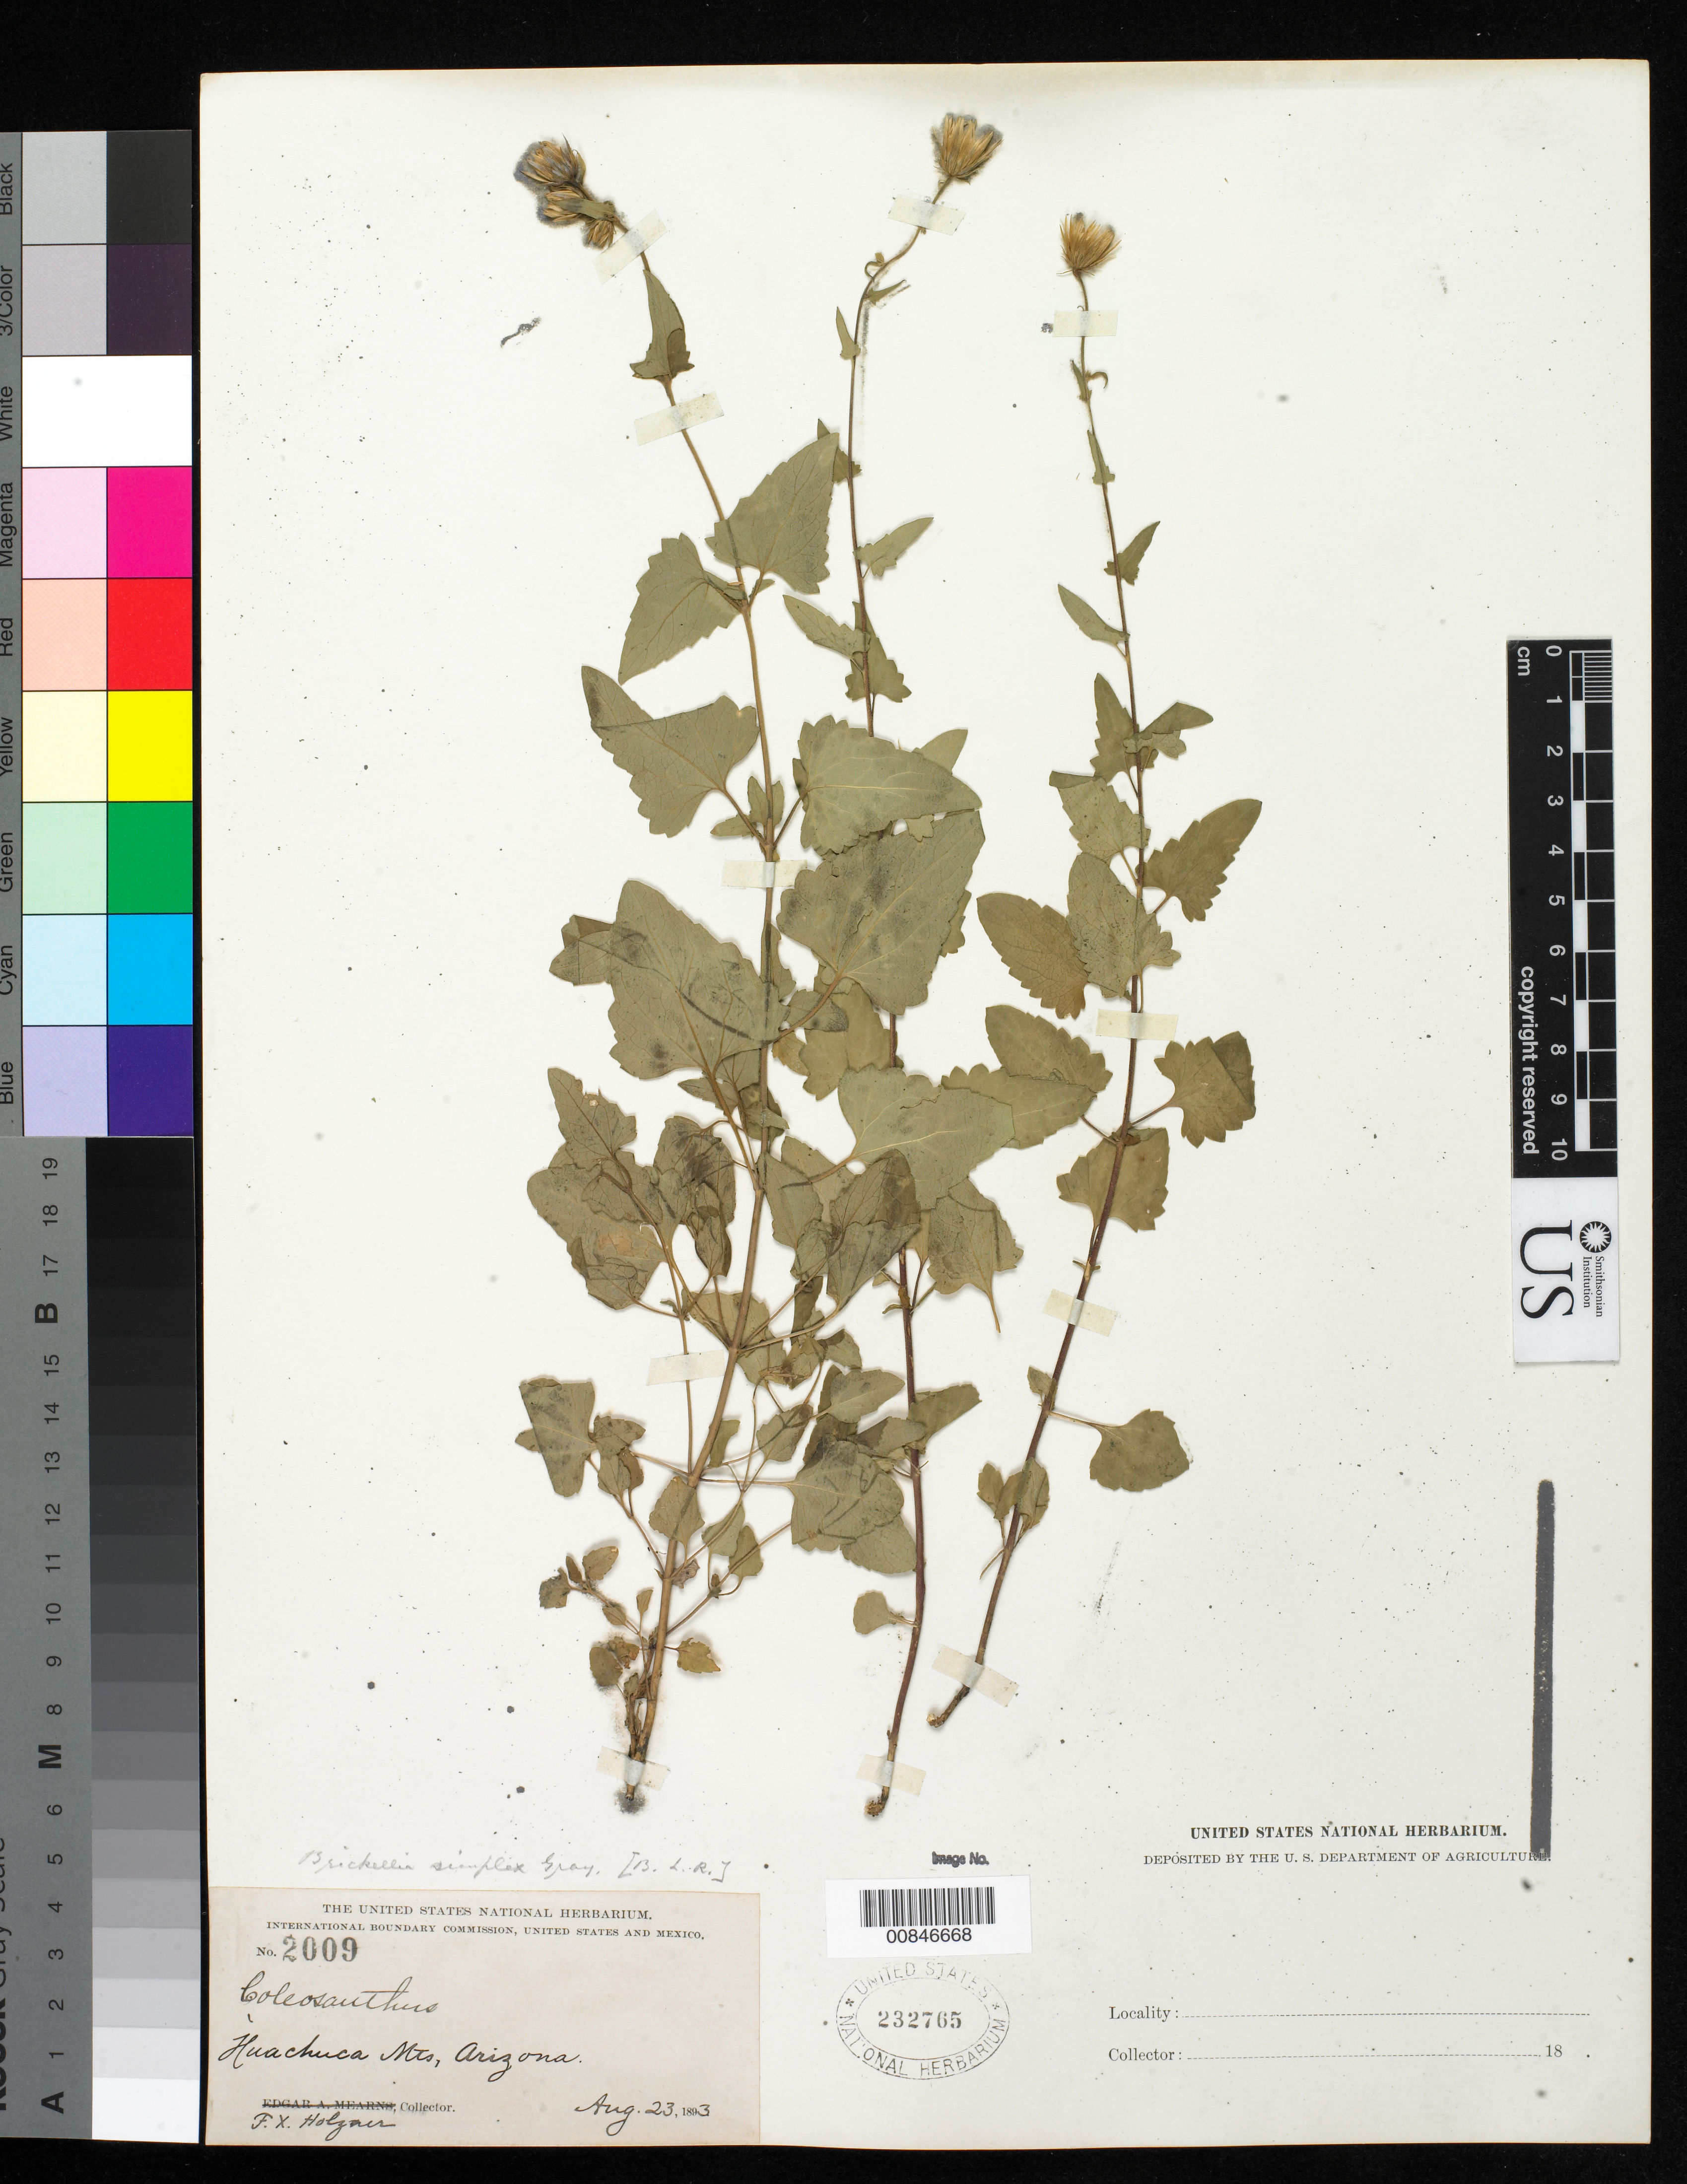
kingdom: Plantae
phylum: Tracheophyta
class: Magnoliopsida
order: Asterales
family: Asteraceae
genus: Brickellia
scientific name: Brickellia simplex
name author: A. Gray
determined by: Robinson, B. L.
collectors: F. X. Holzner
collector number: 2009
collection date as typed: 23 Aug 1893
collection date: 1893-08-23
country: United States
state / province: Arizona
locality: Huachuca Mts.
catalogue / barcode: US 232765